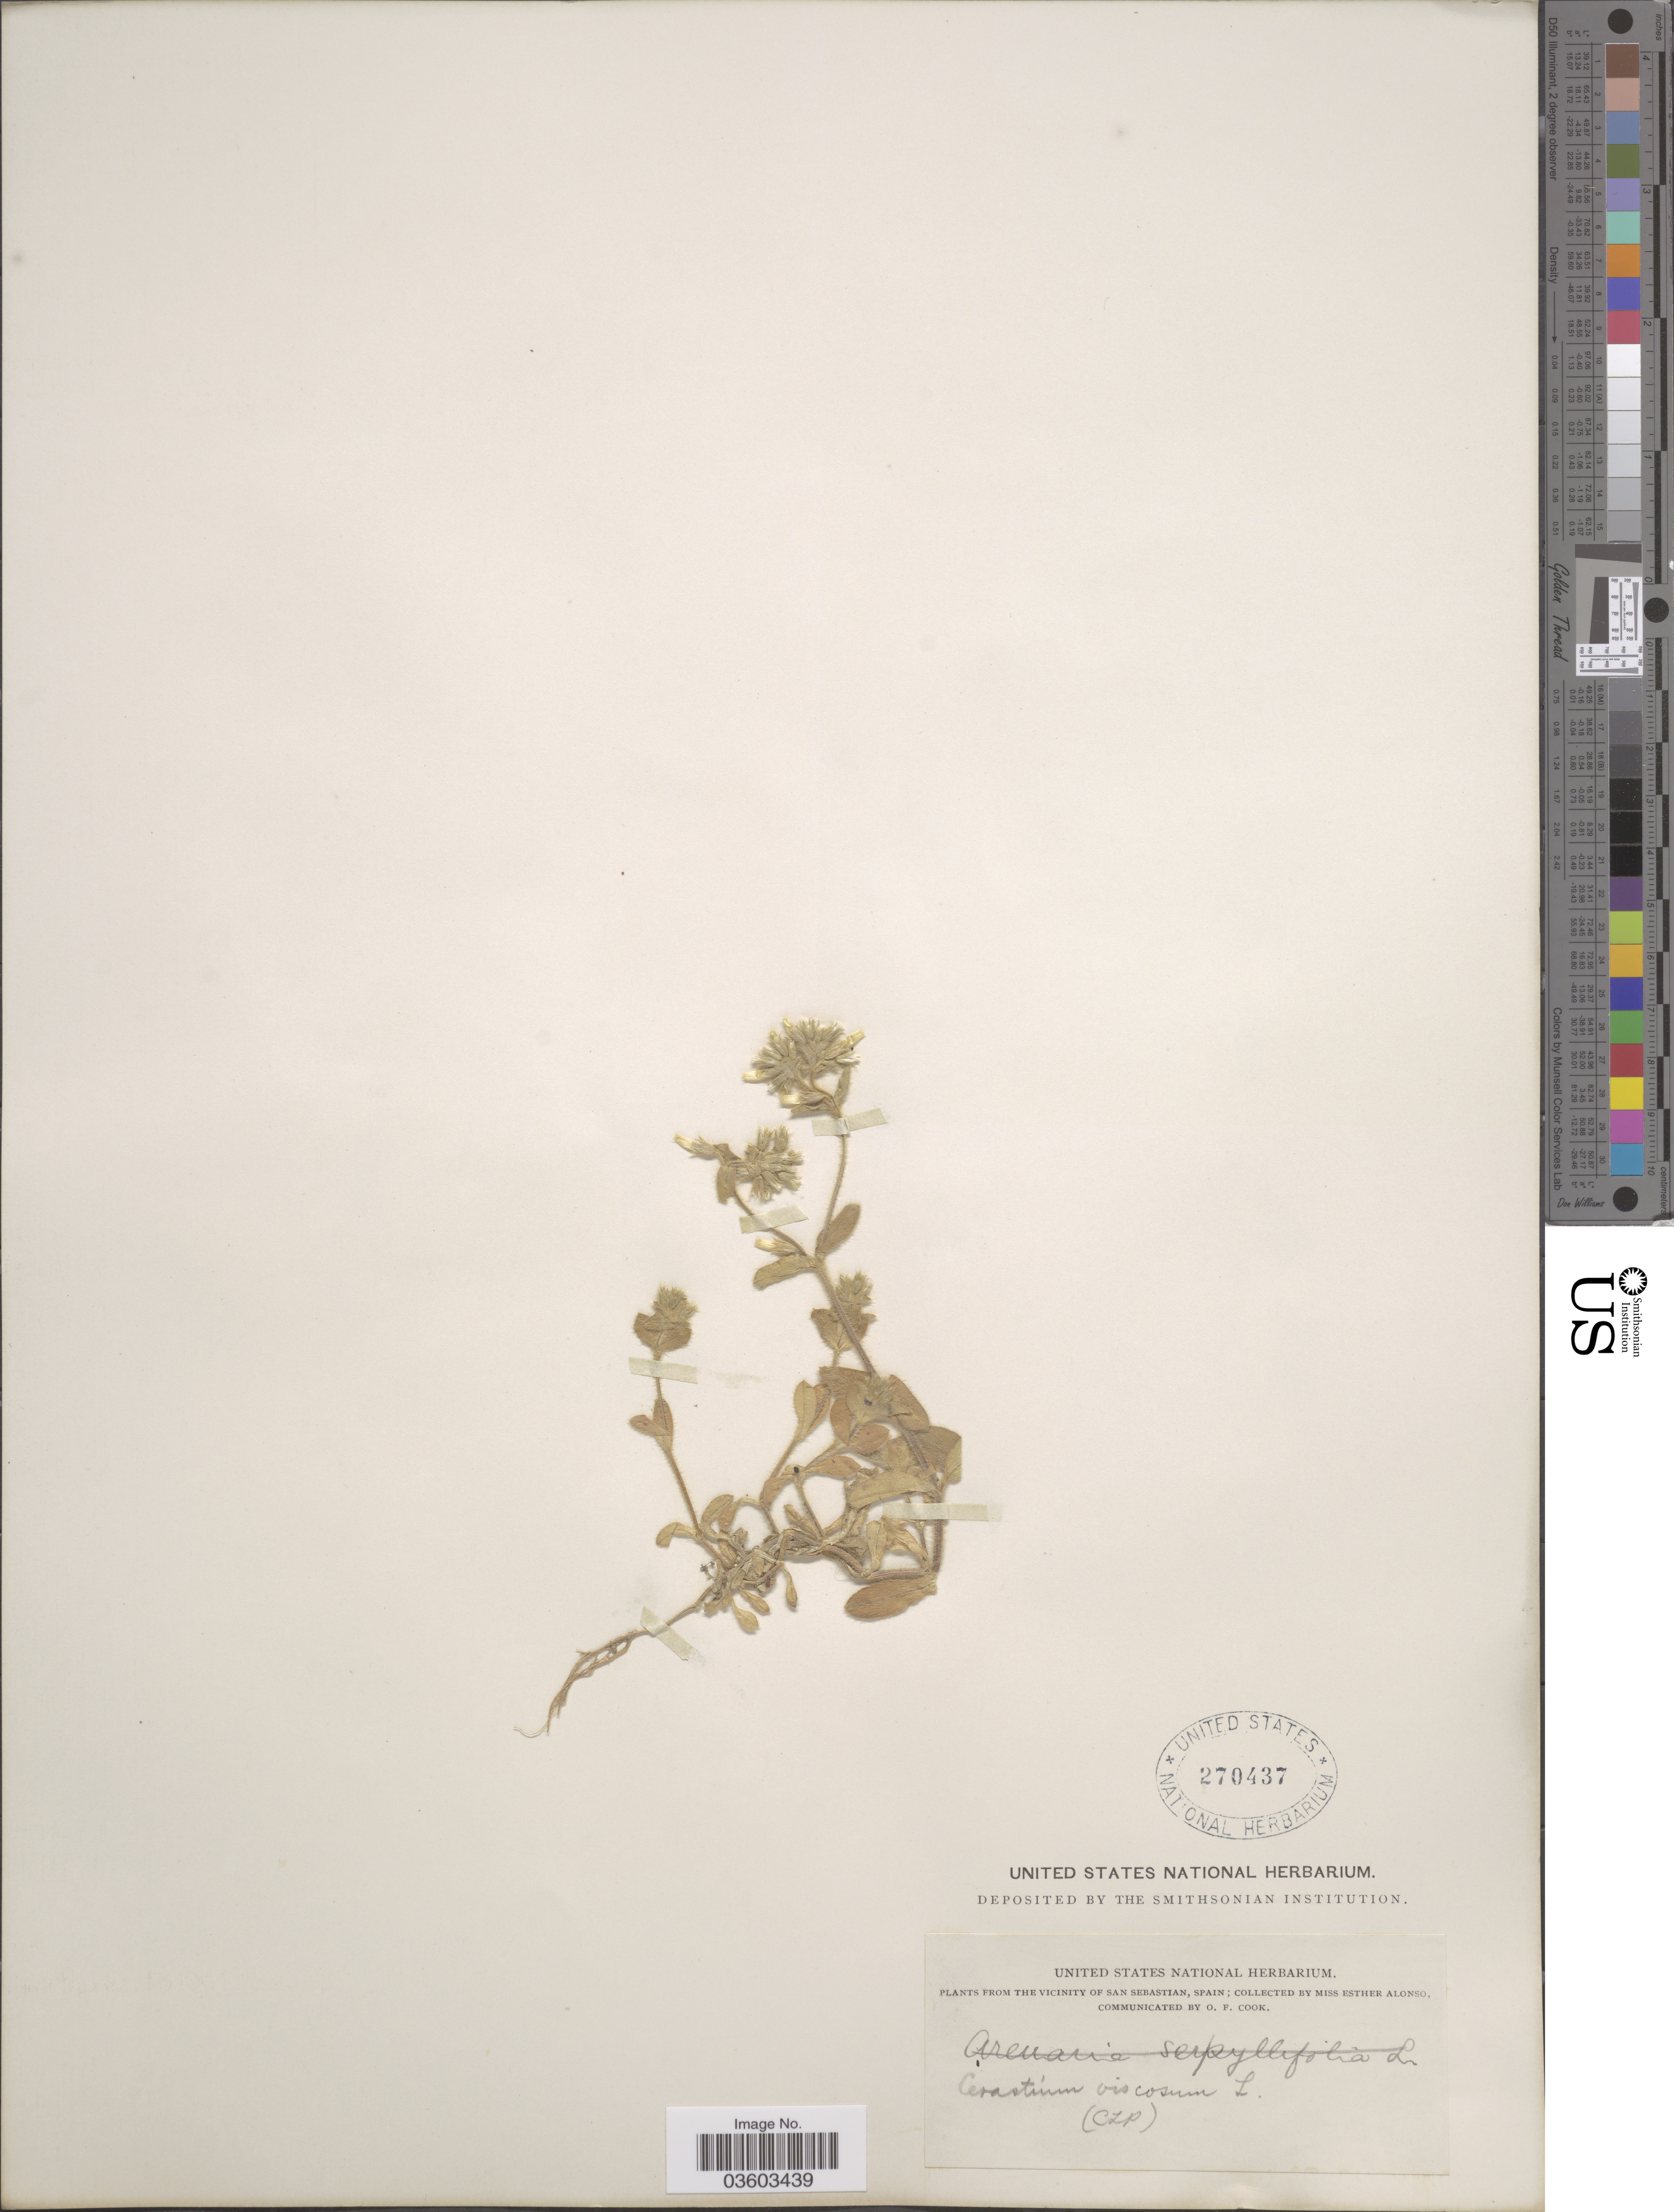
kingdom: Plantae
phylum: Tracheophyta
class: Magnoliopsida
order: Caryophyllales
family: Caryophyllaceae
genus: Cerastium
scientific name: Cerastium viscosum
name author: L.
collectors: E. Alonso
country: Spain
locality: The vicinity of San Sebastian.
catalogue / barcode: US 270437